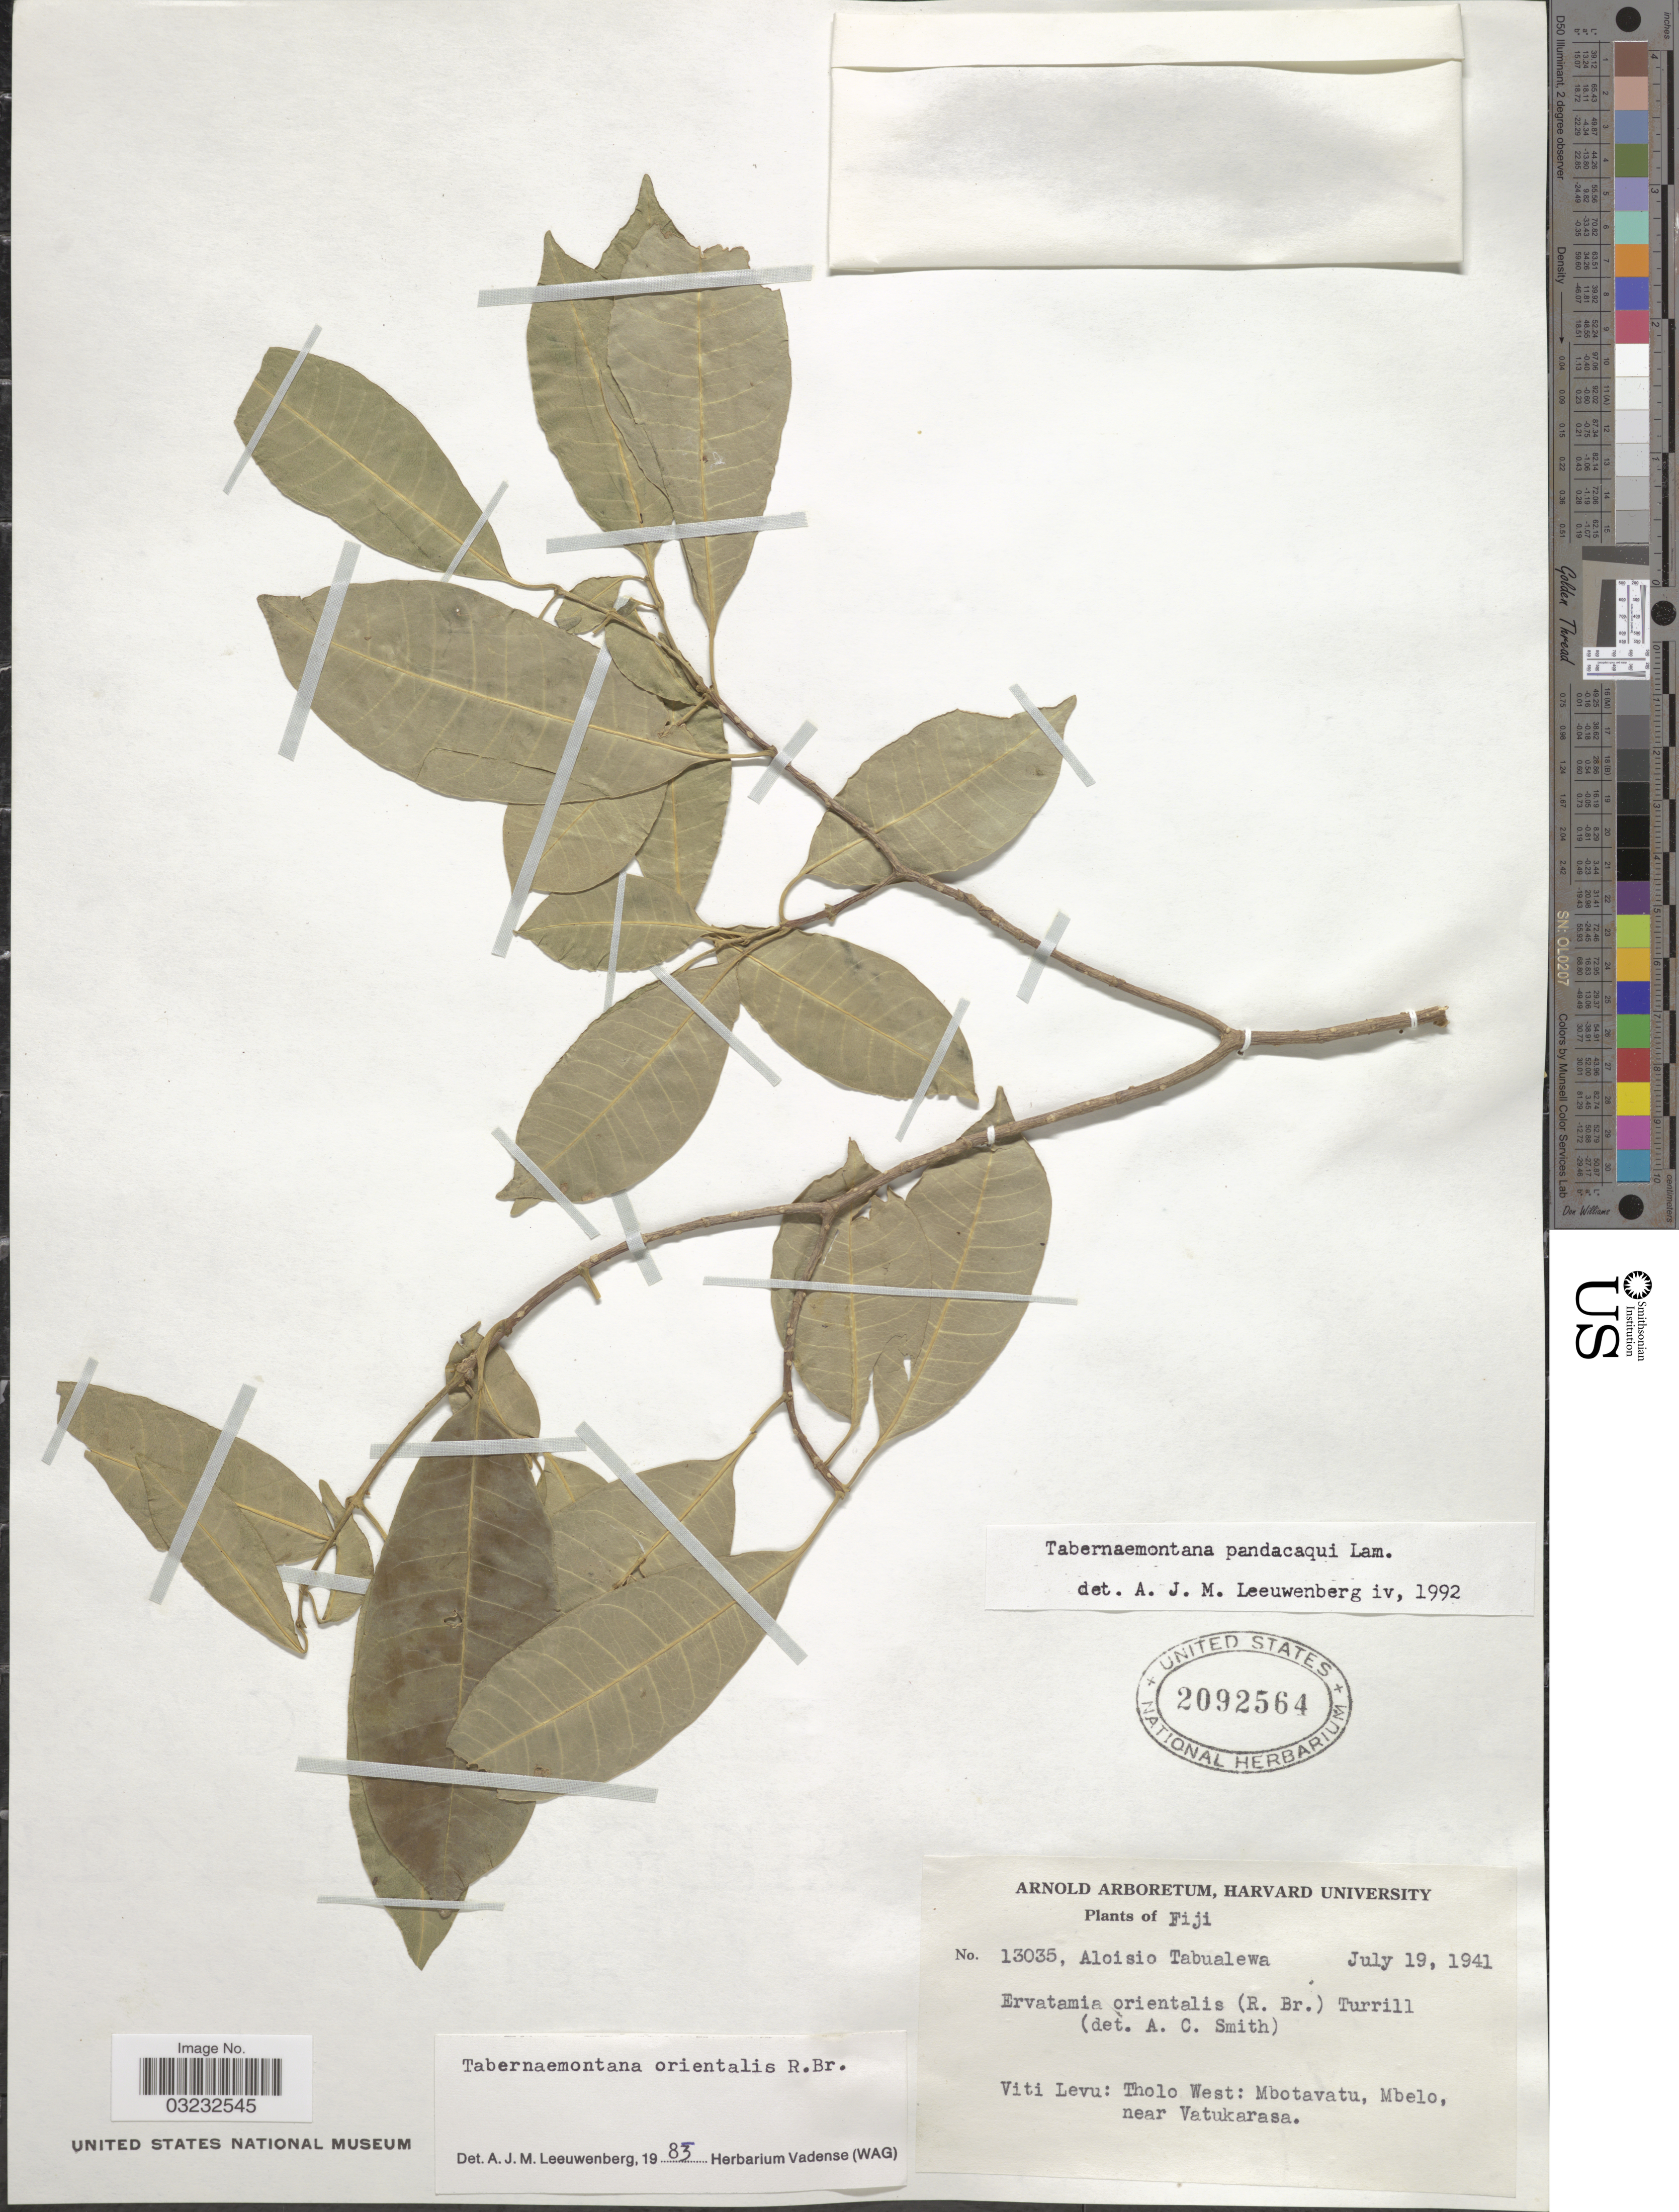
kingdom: Plantae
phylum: Tracheophyta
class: Magnoliopsida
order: Gentianales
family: Apocynaceae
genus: Tabernaemontana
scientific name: Tabernaemontana pandacaqui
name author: Poir.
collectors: A. Tabualewa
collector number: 13035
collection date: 1941-07-19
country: Fiji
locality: Viti Levu: Tholo West: Mbotavatu, Mbelo, near Vatukarasa.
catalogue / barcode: US 2092564